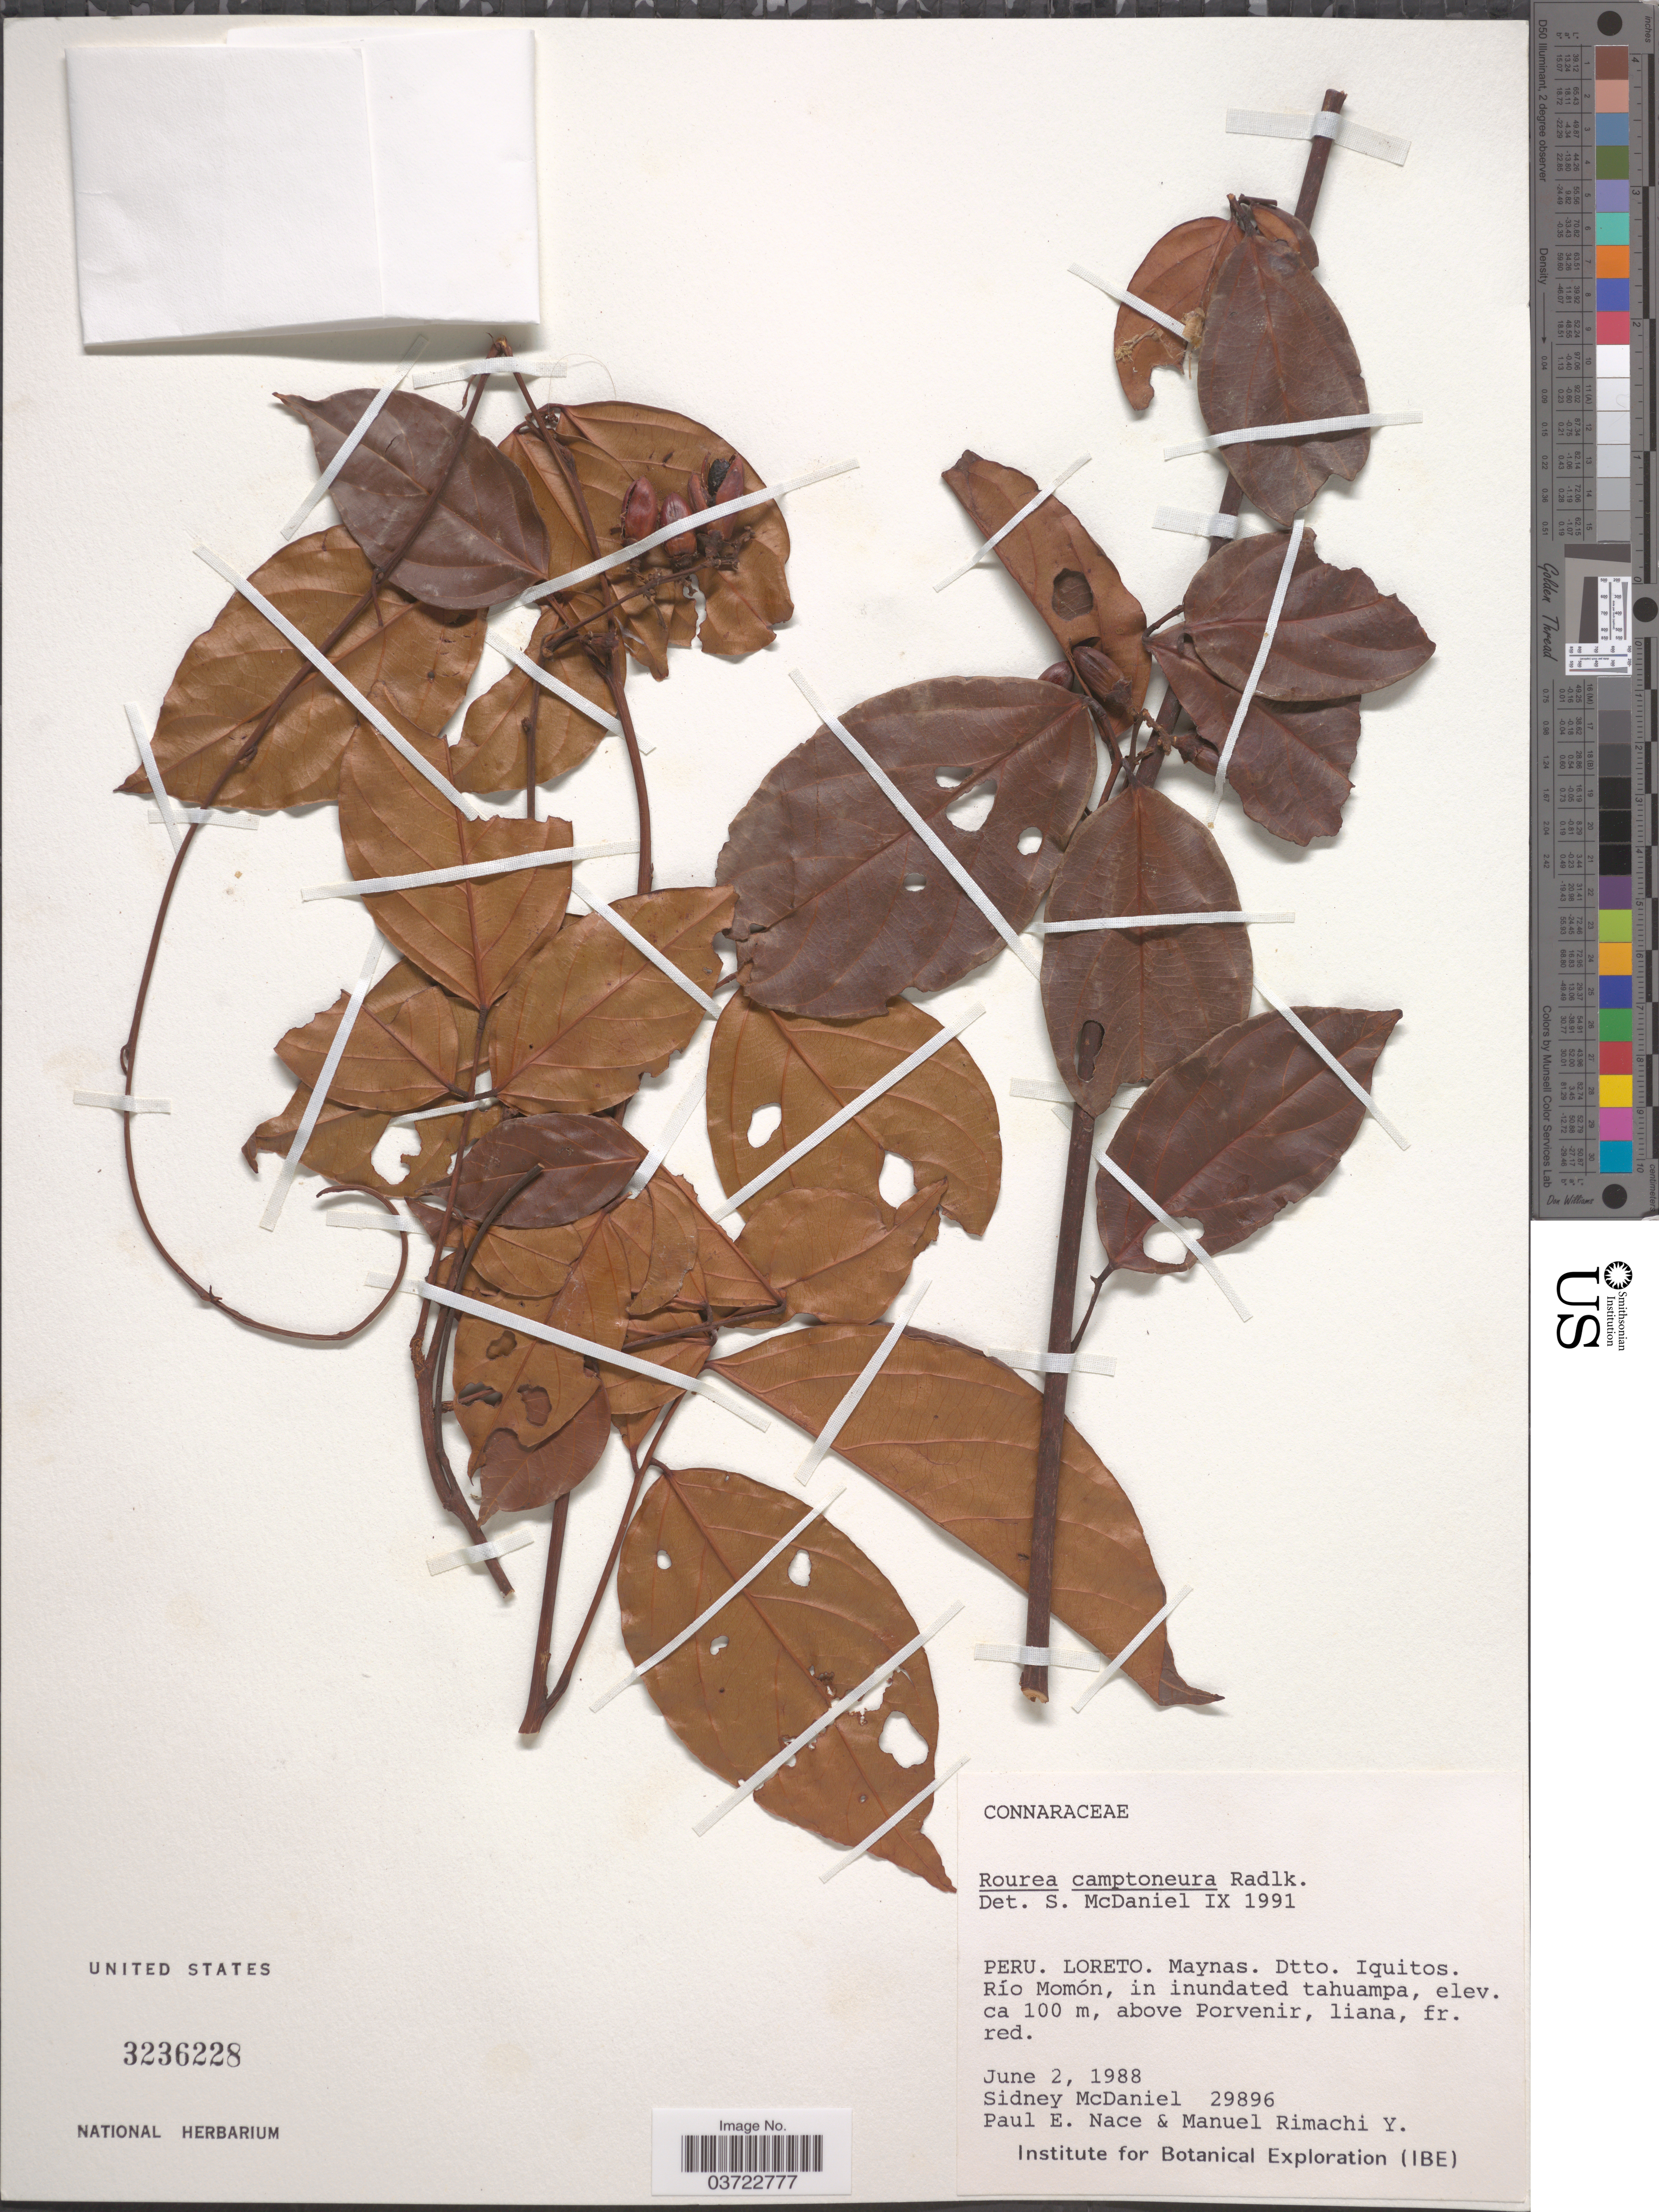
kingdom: Plantae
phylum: Tracheophyta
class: Magnoliopsida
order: Oxalidales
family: Connaraceae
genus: Rourea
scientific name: Rourea camptoneura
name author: Radlk.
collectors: S. McDaniel, P. Nace & M. Rimachi Y.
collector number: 29896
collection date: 1988-06-02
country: Peru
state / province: Loreto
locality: Maynas. Dtto. Iquitos. Río Momón.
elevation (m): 100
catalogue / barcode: US 3236228